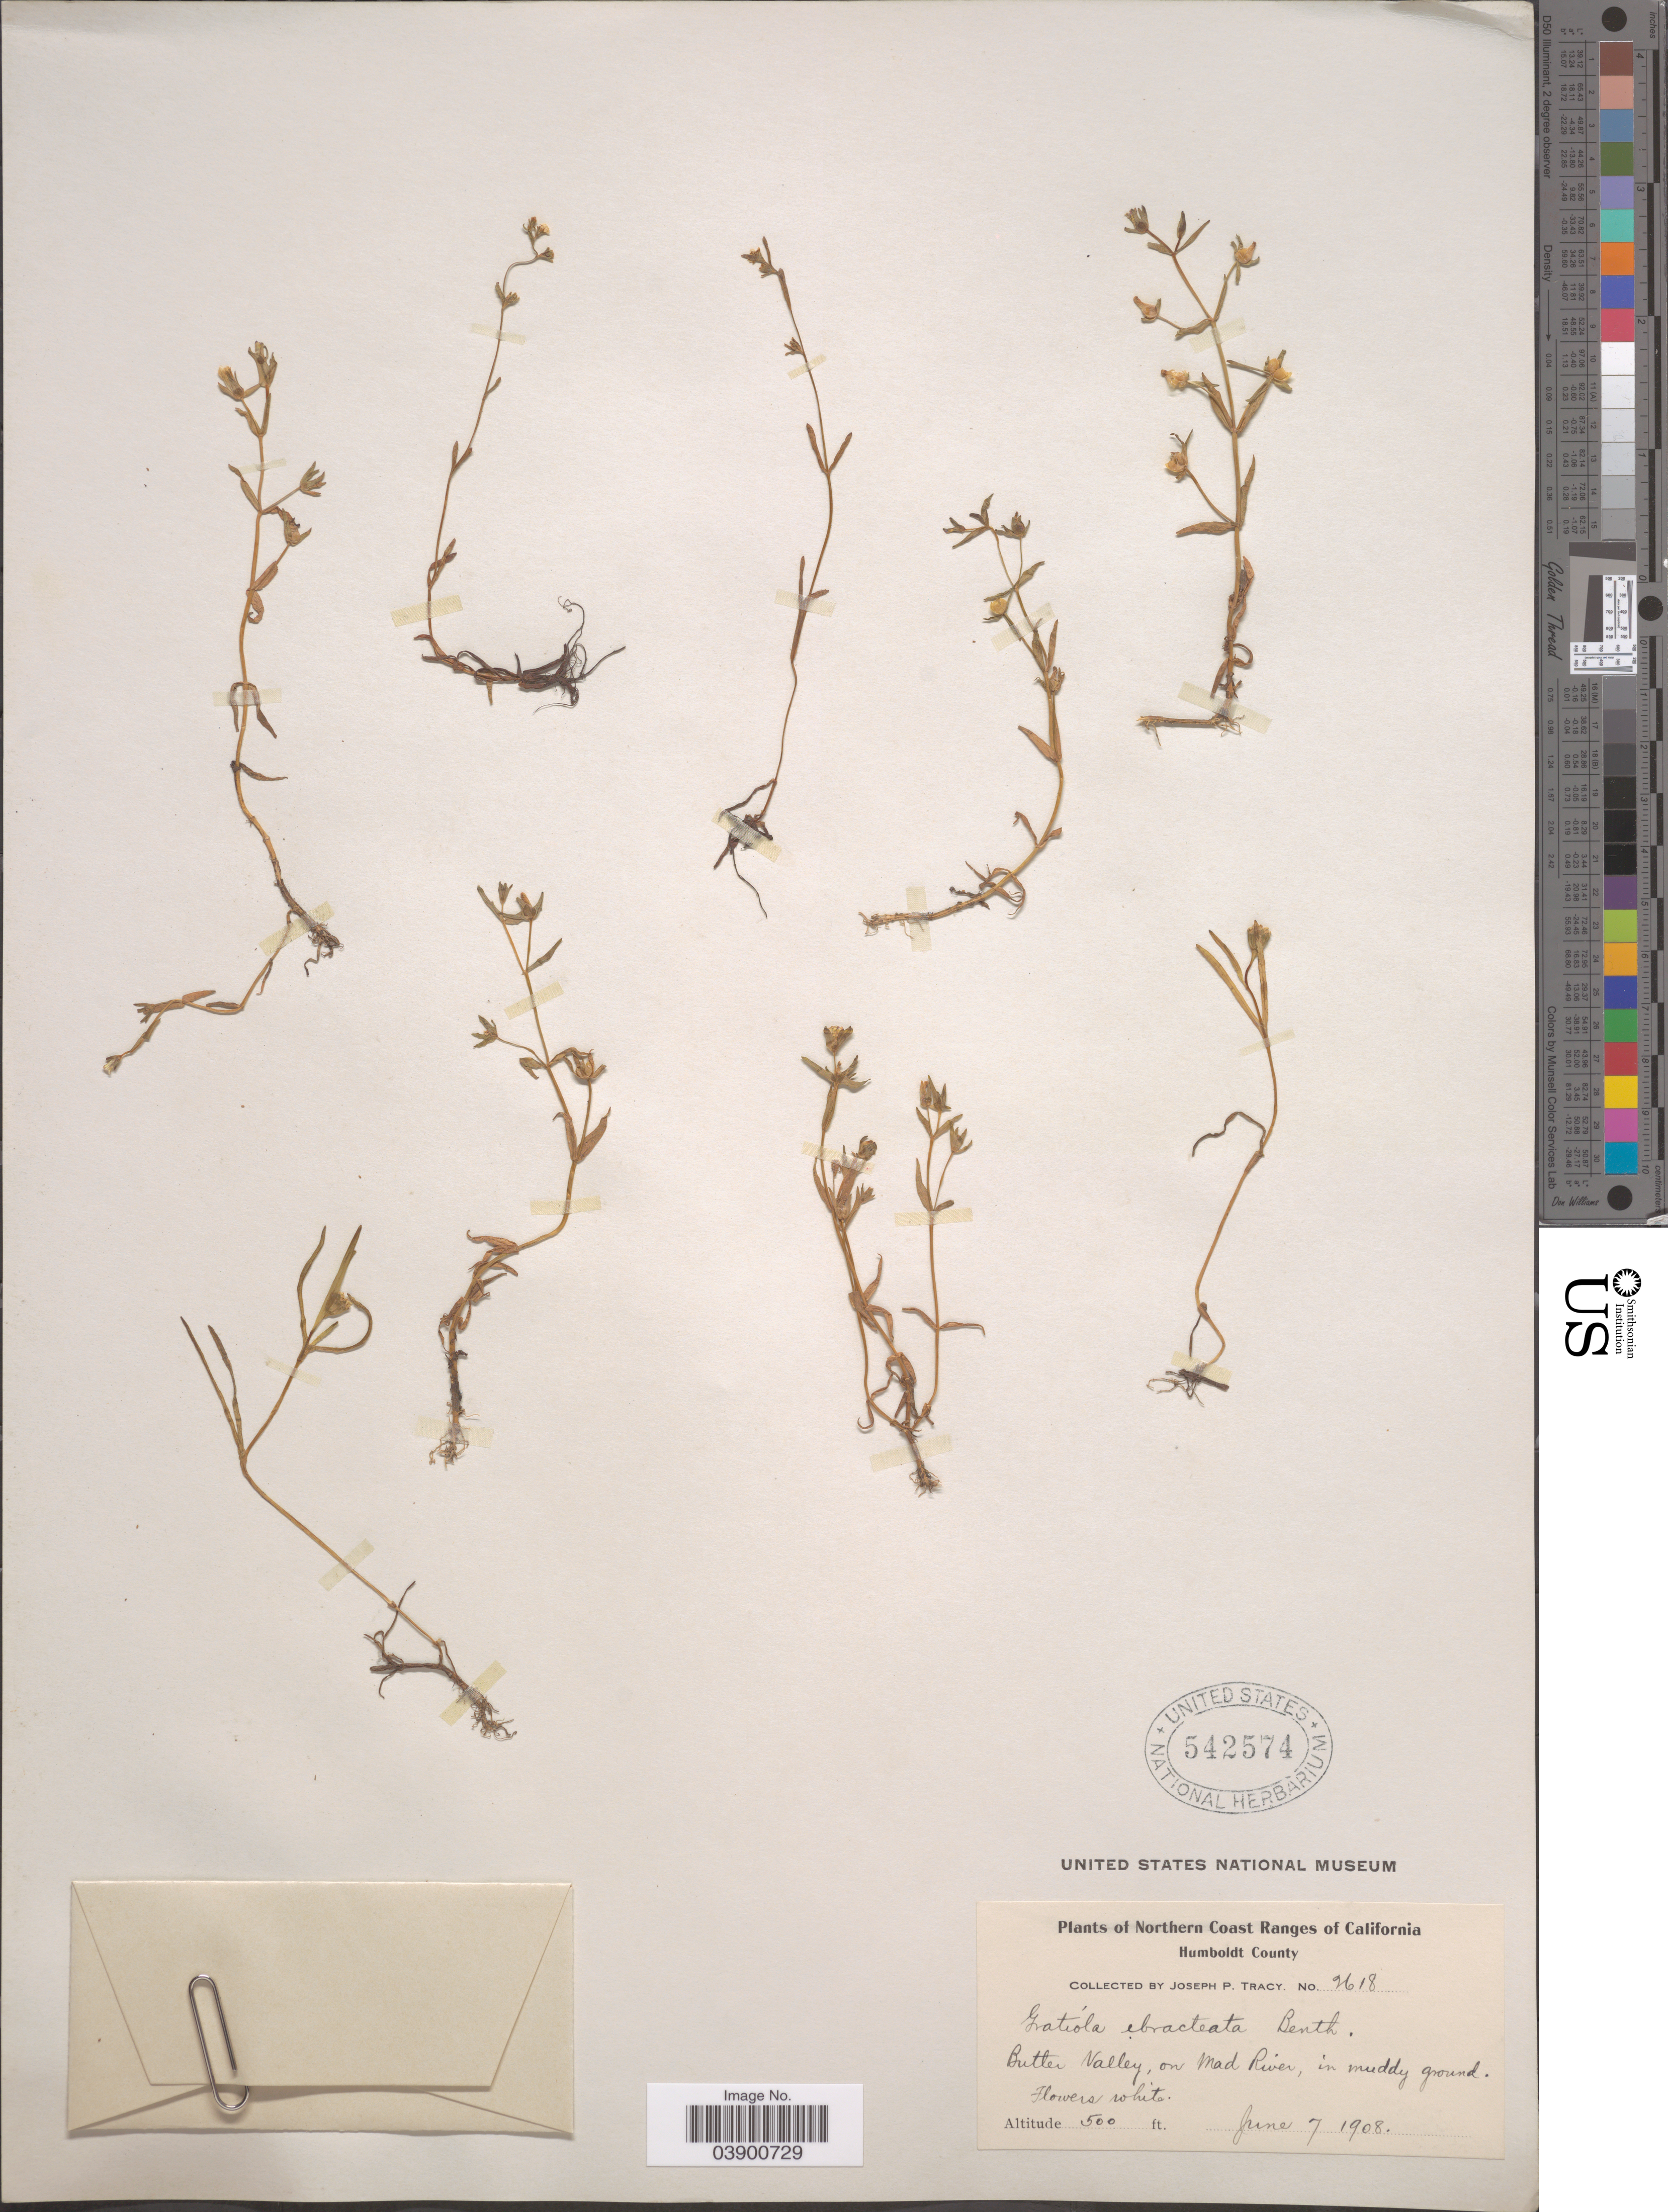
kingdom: Plantae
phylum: Tracheophyta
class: Magnoliopsida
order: Lamiales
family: Plantaginaceae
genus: Gratiola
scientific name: Gratiola ebracteata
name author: Benth.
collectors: J. Tracy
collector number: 2618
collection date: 1908-06-07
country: United States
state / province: California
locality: Northern Coast Ranges of California. Butte Valley, on Mad River.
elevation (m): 152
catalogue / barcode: US 542574